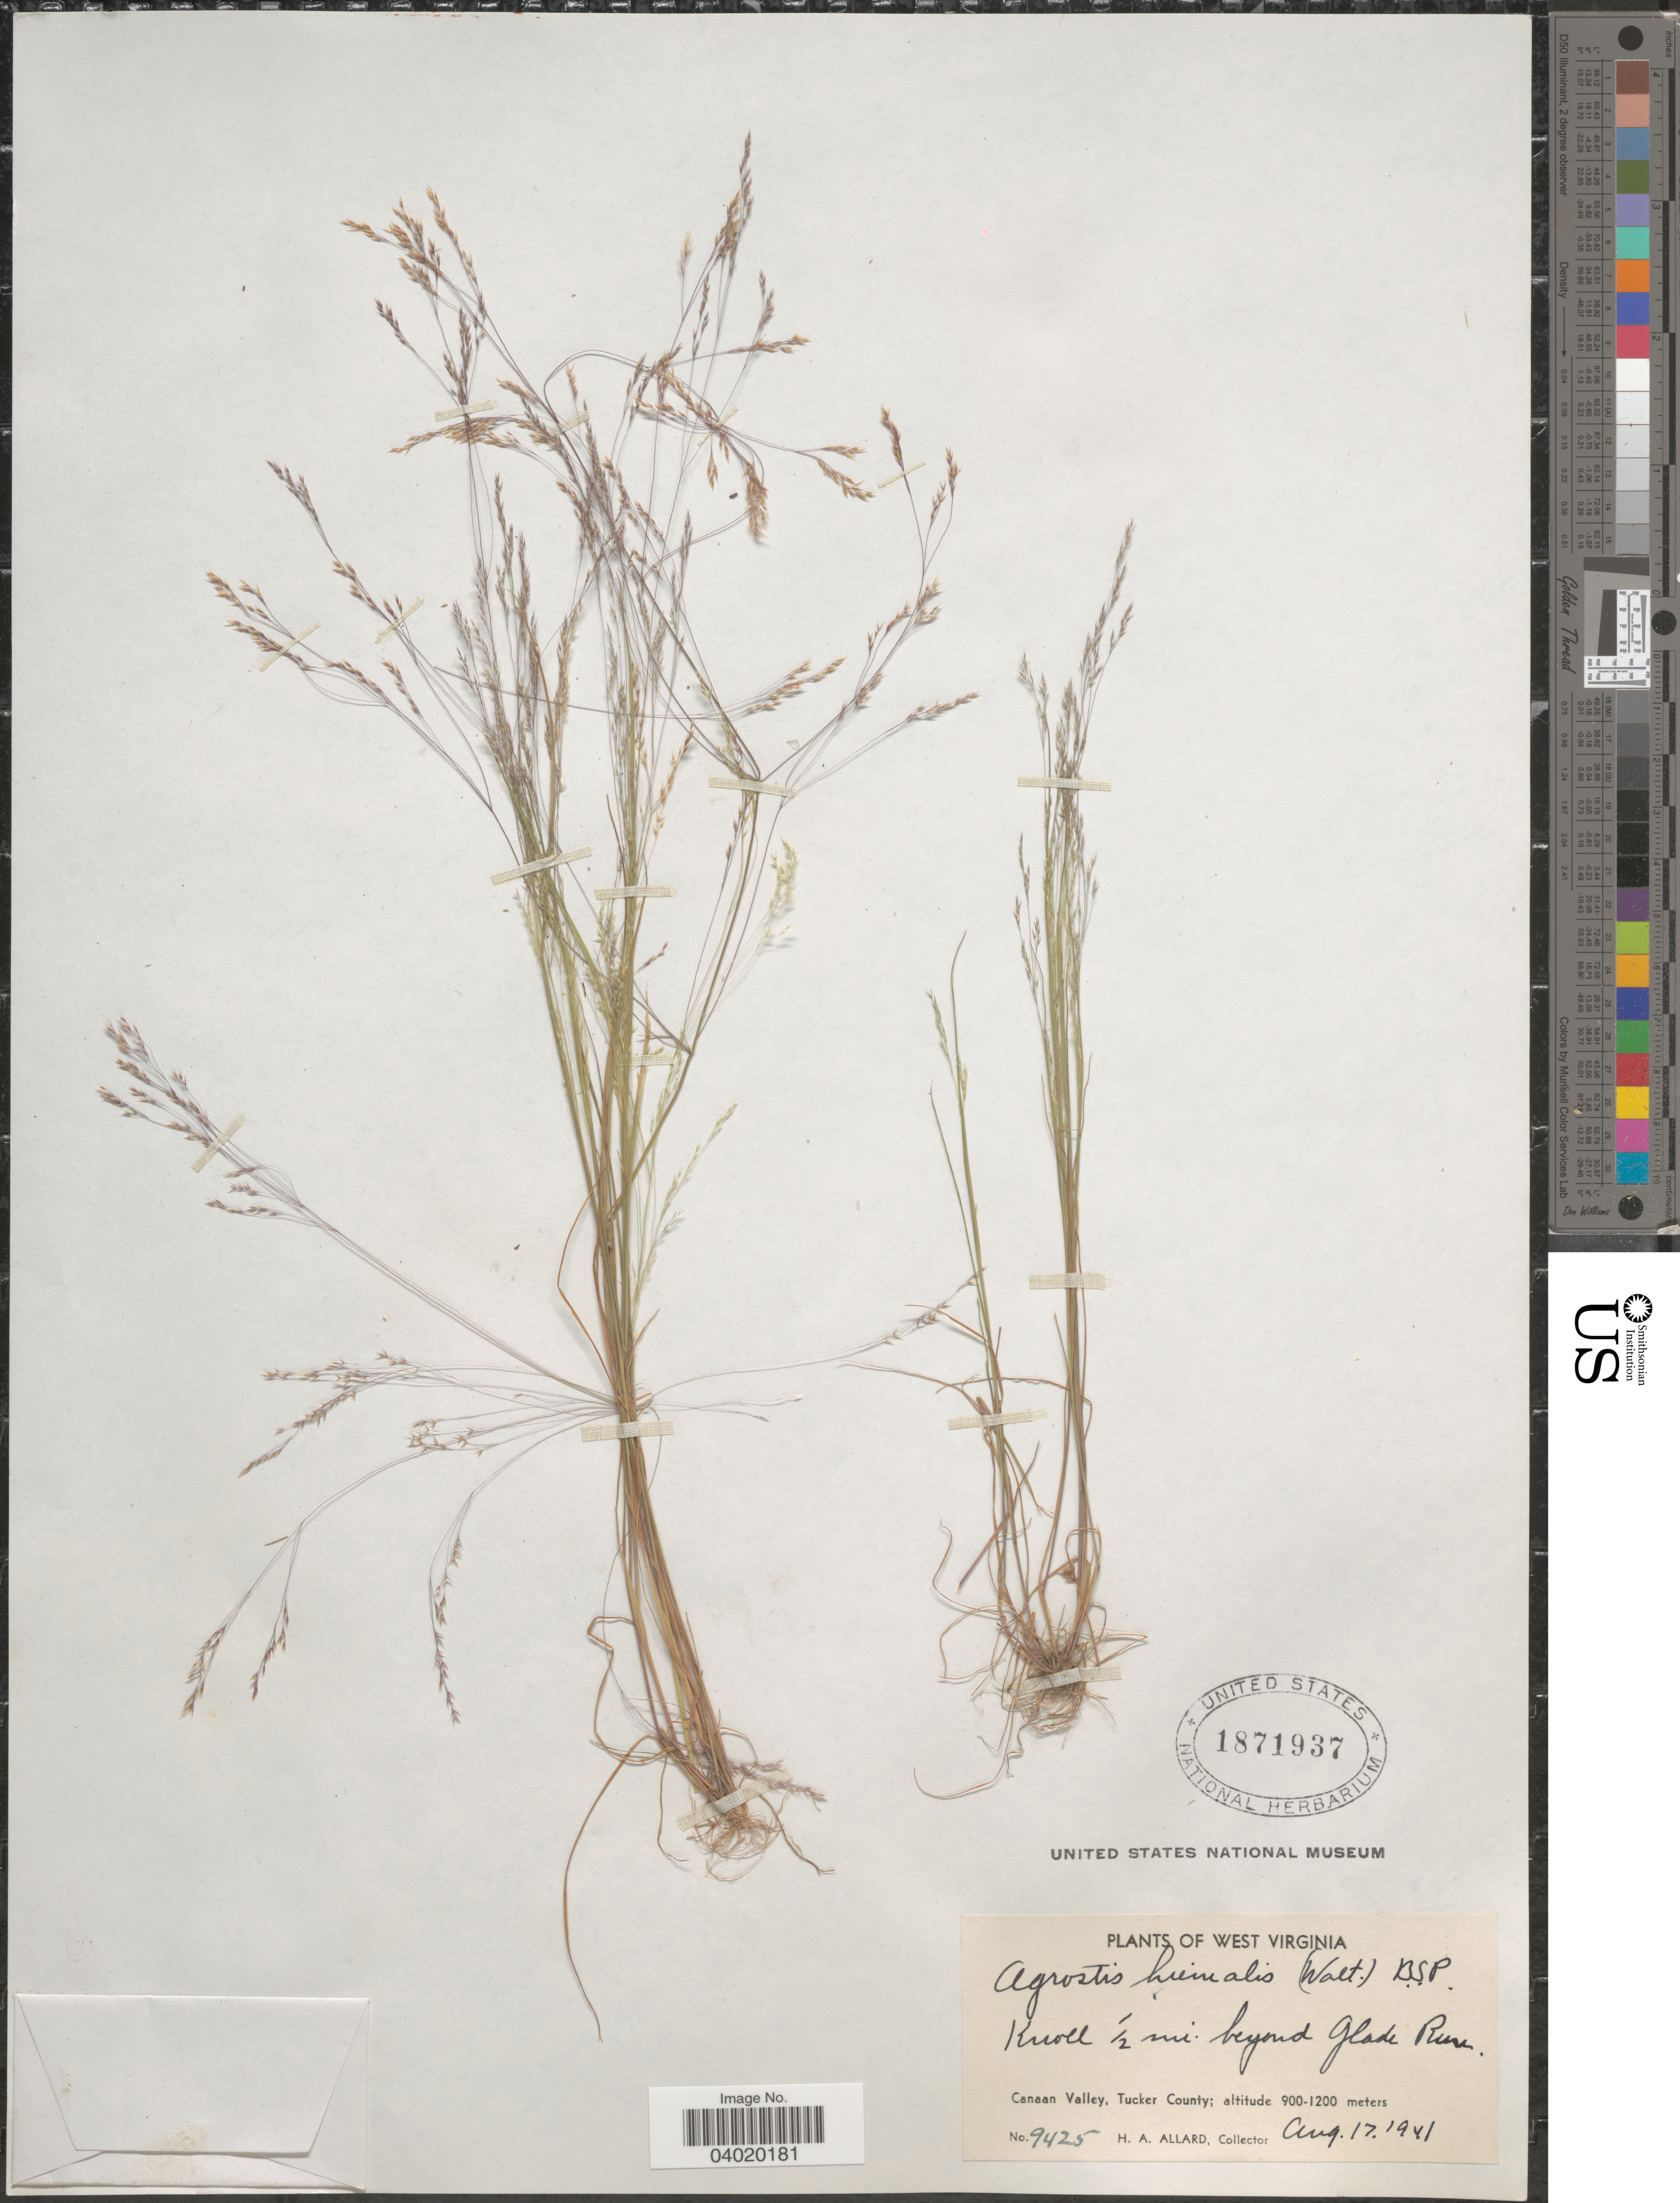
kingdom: Plantae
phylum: Tracheophyta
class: Liliopsida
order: Poales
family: Poaceae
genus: Agrostis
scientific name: Agrostis hyemalis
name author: (Walter) Britton et al.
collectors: H. A. Allard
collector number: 9425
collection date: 1941-08-17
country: United States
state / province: West Virginia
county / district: Tucker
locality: Knoll ½ mi. beyond Glade Run. Canaan Valley, Tucker County.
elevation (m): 900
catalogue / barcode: US 1871937